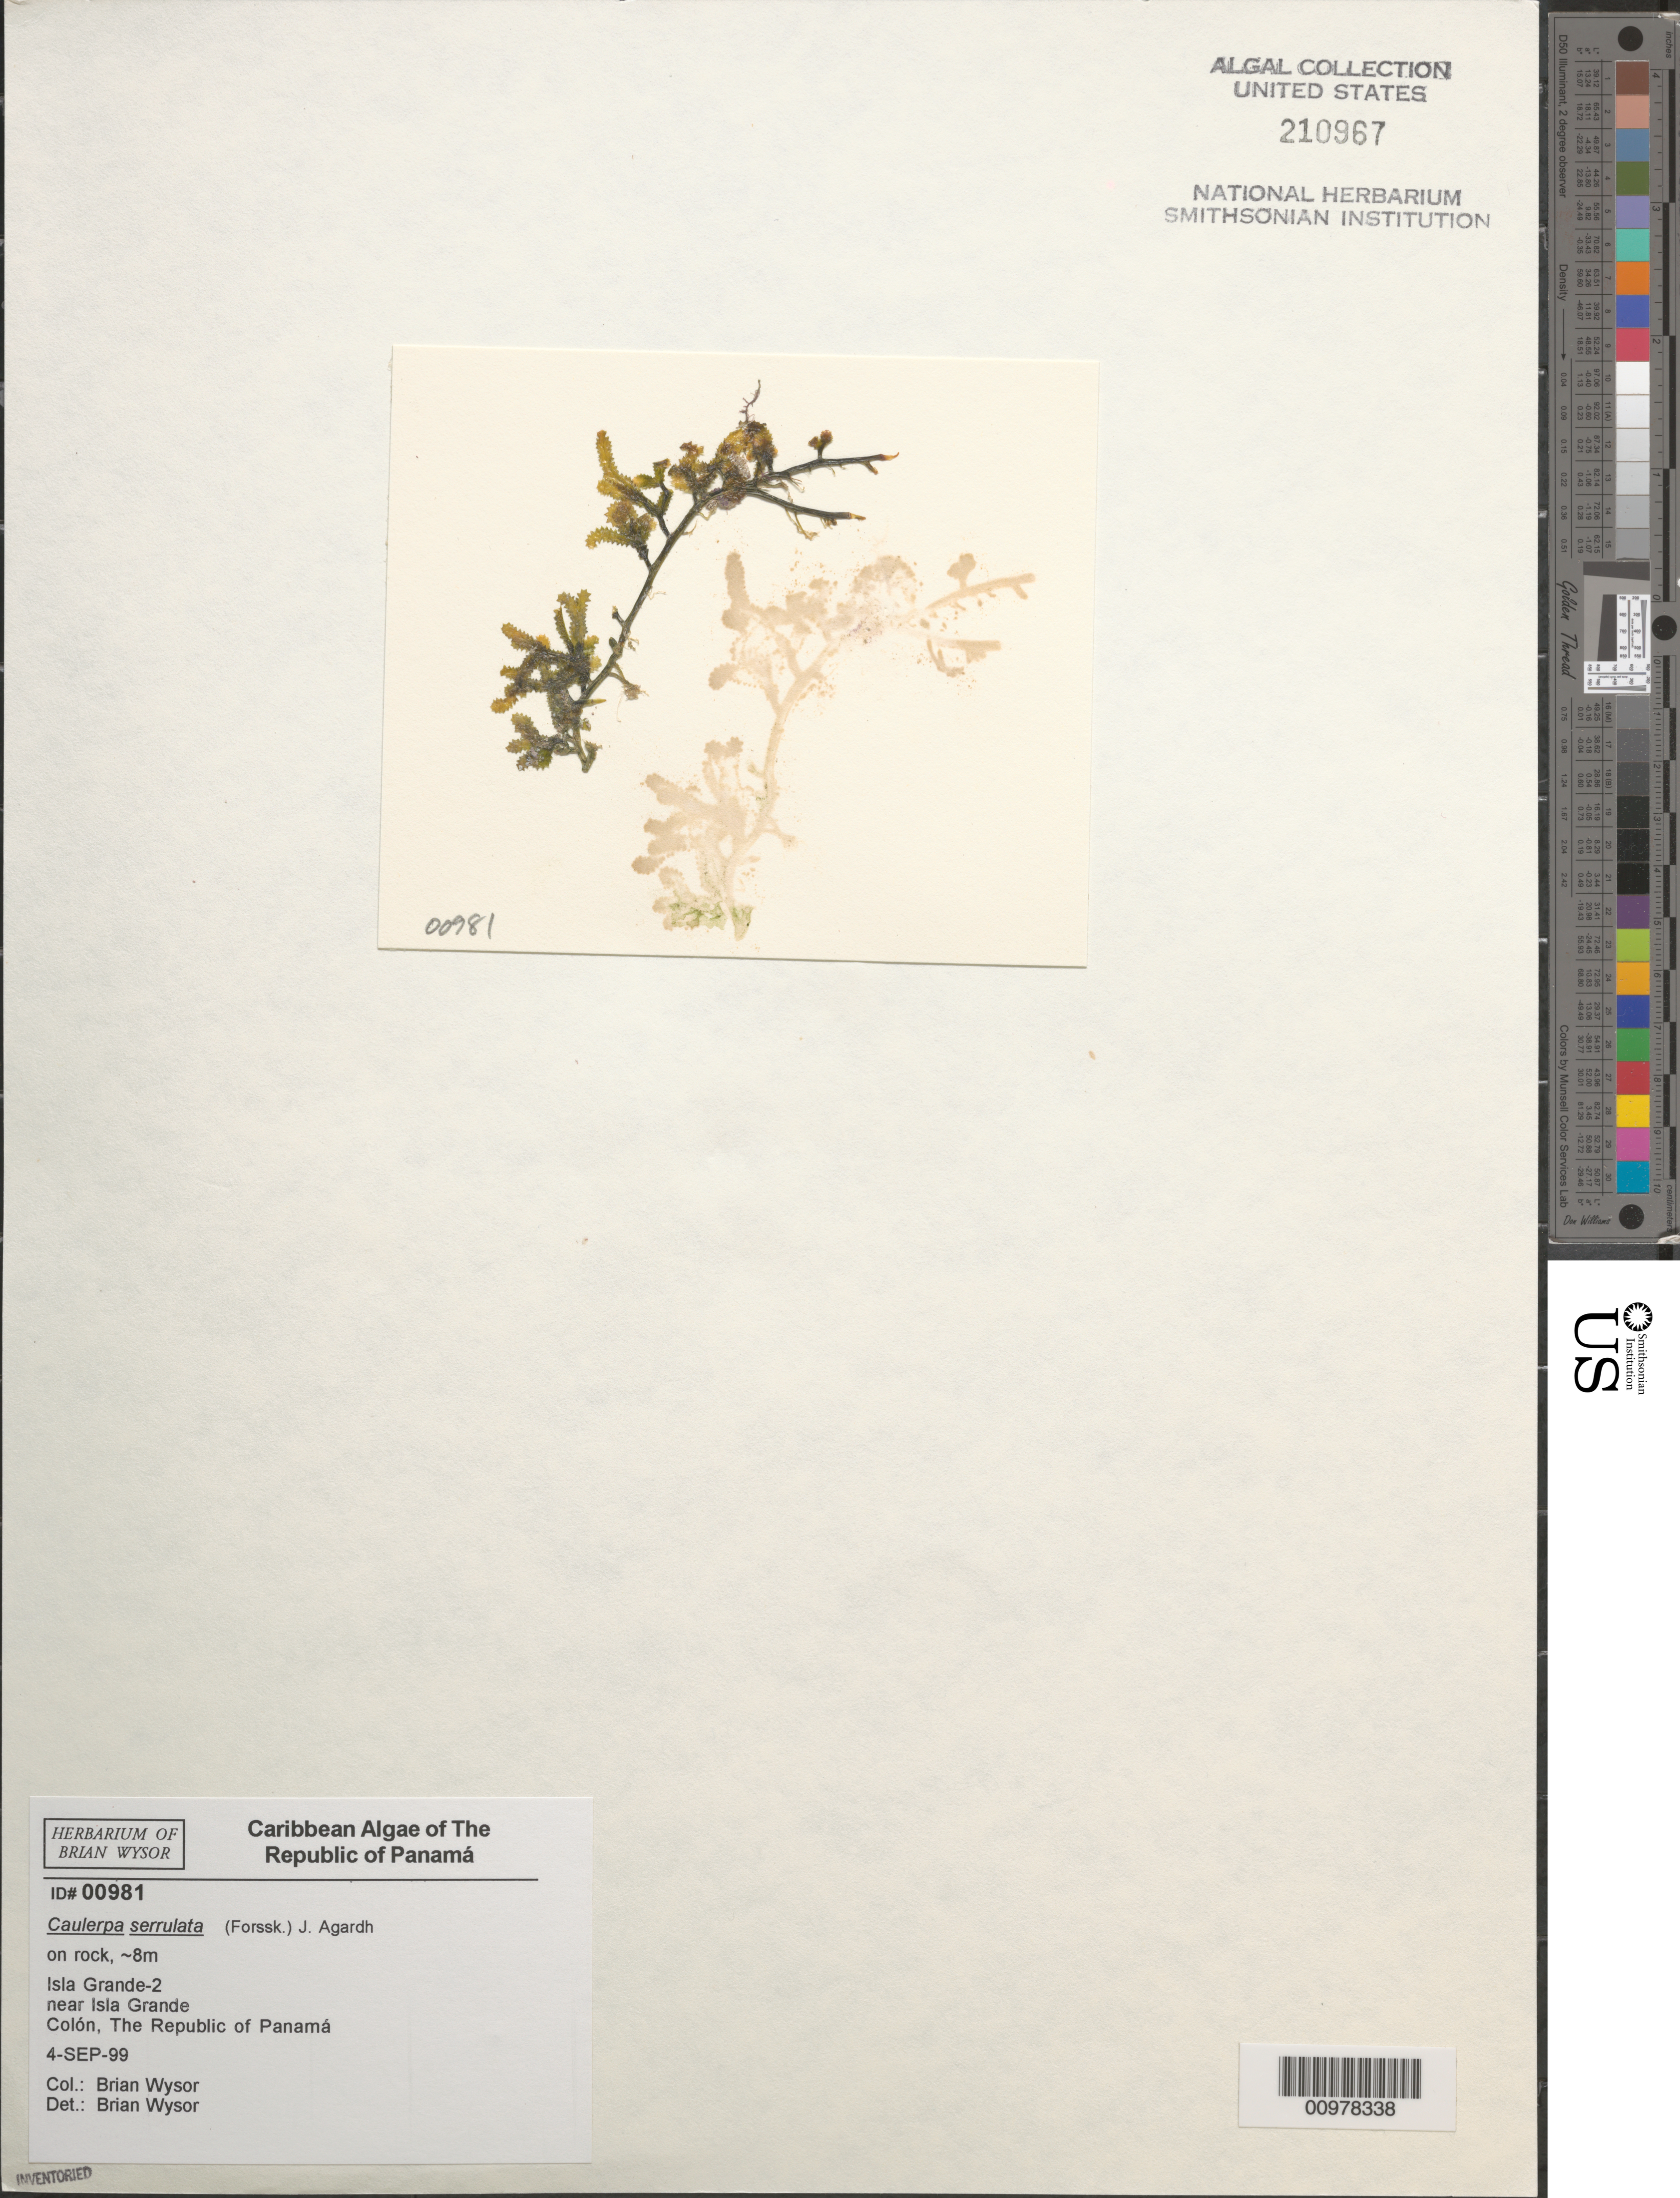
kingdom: Plantae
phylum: Chlorophyta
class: Ulvophyceae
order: Bryopsidales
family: Caulerpaceae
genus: Caulerpa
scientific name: Caulerpa serrulata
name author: (Forssk.) J. Agardh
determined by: Wysor, B.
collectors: B. Wysor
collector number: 00981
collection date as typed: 04 Sep 1999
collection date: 1999-09-04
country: Panama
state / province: Colón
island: Grande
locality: Near Isla Grande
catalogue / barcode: US 210967